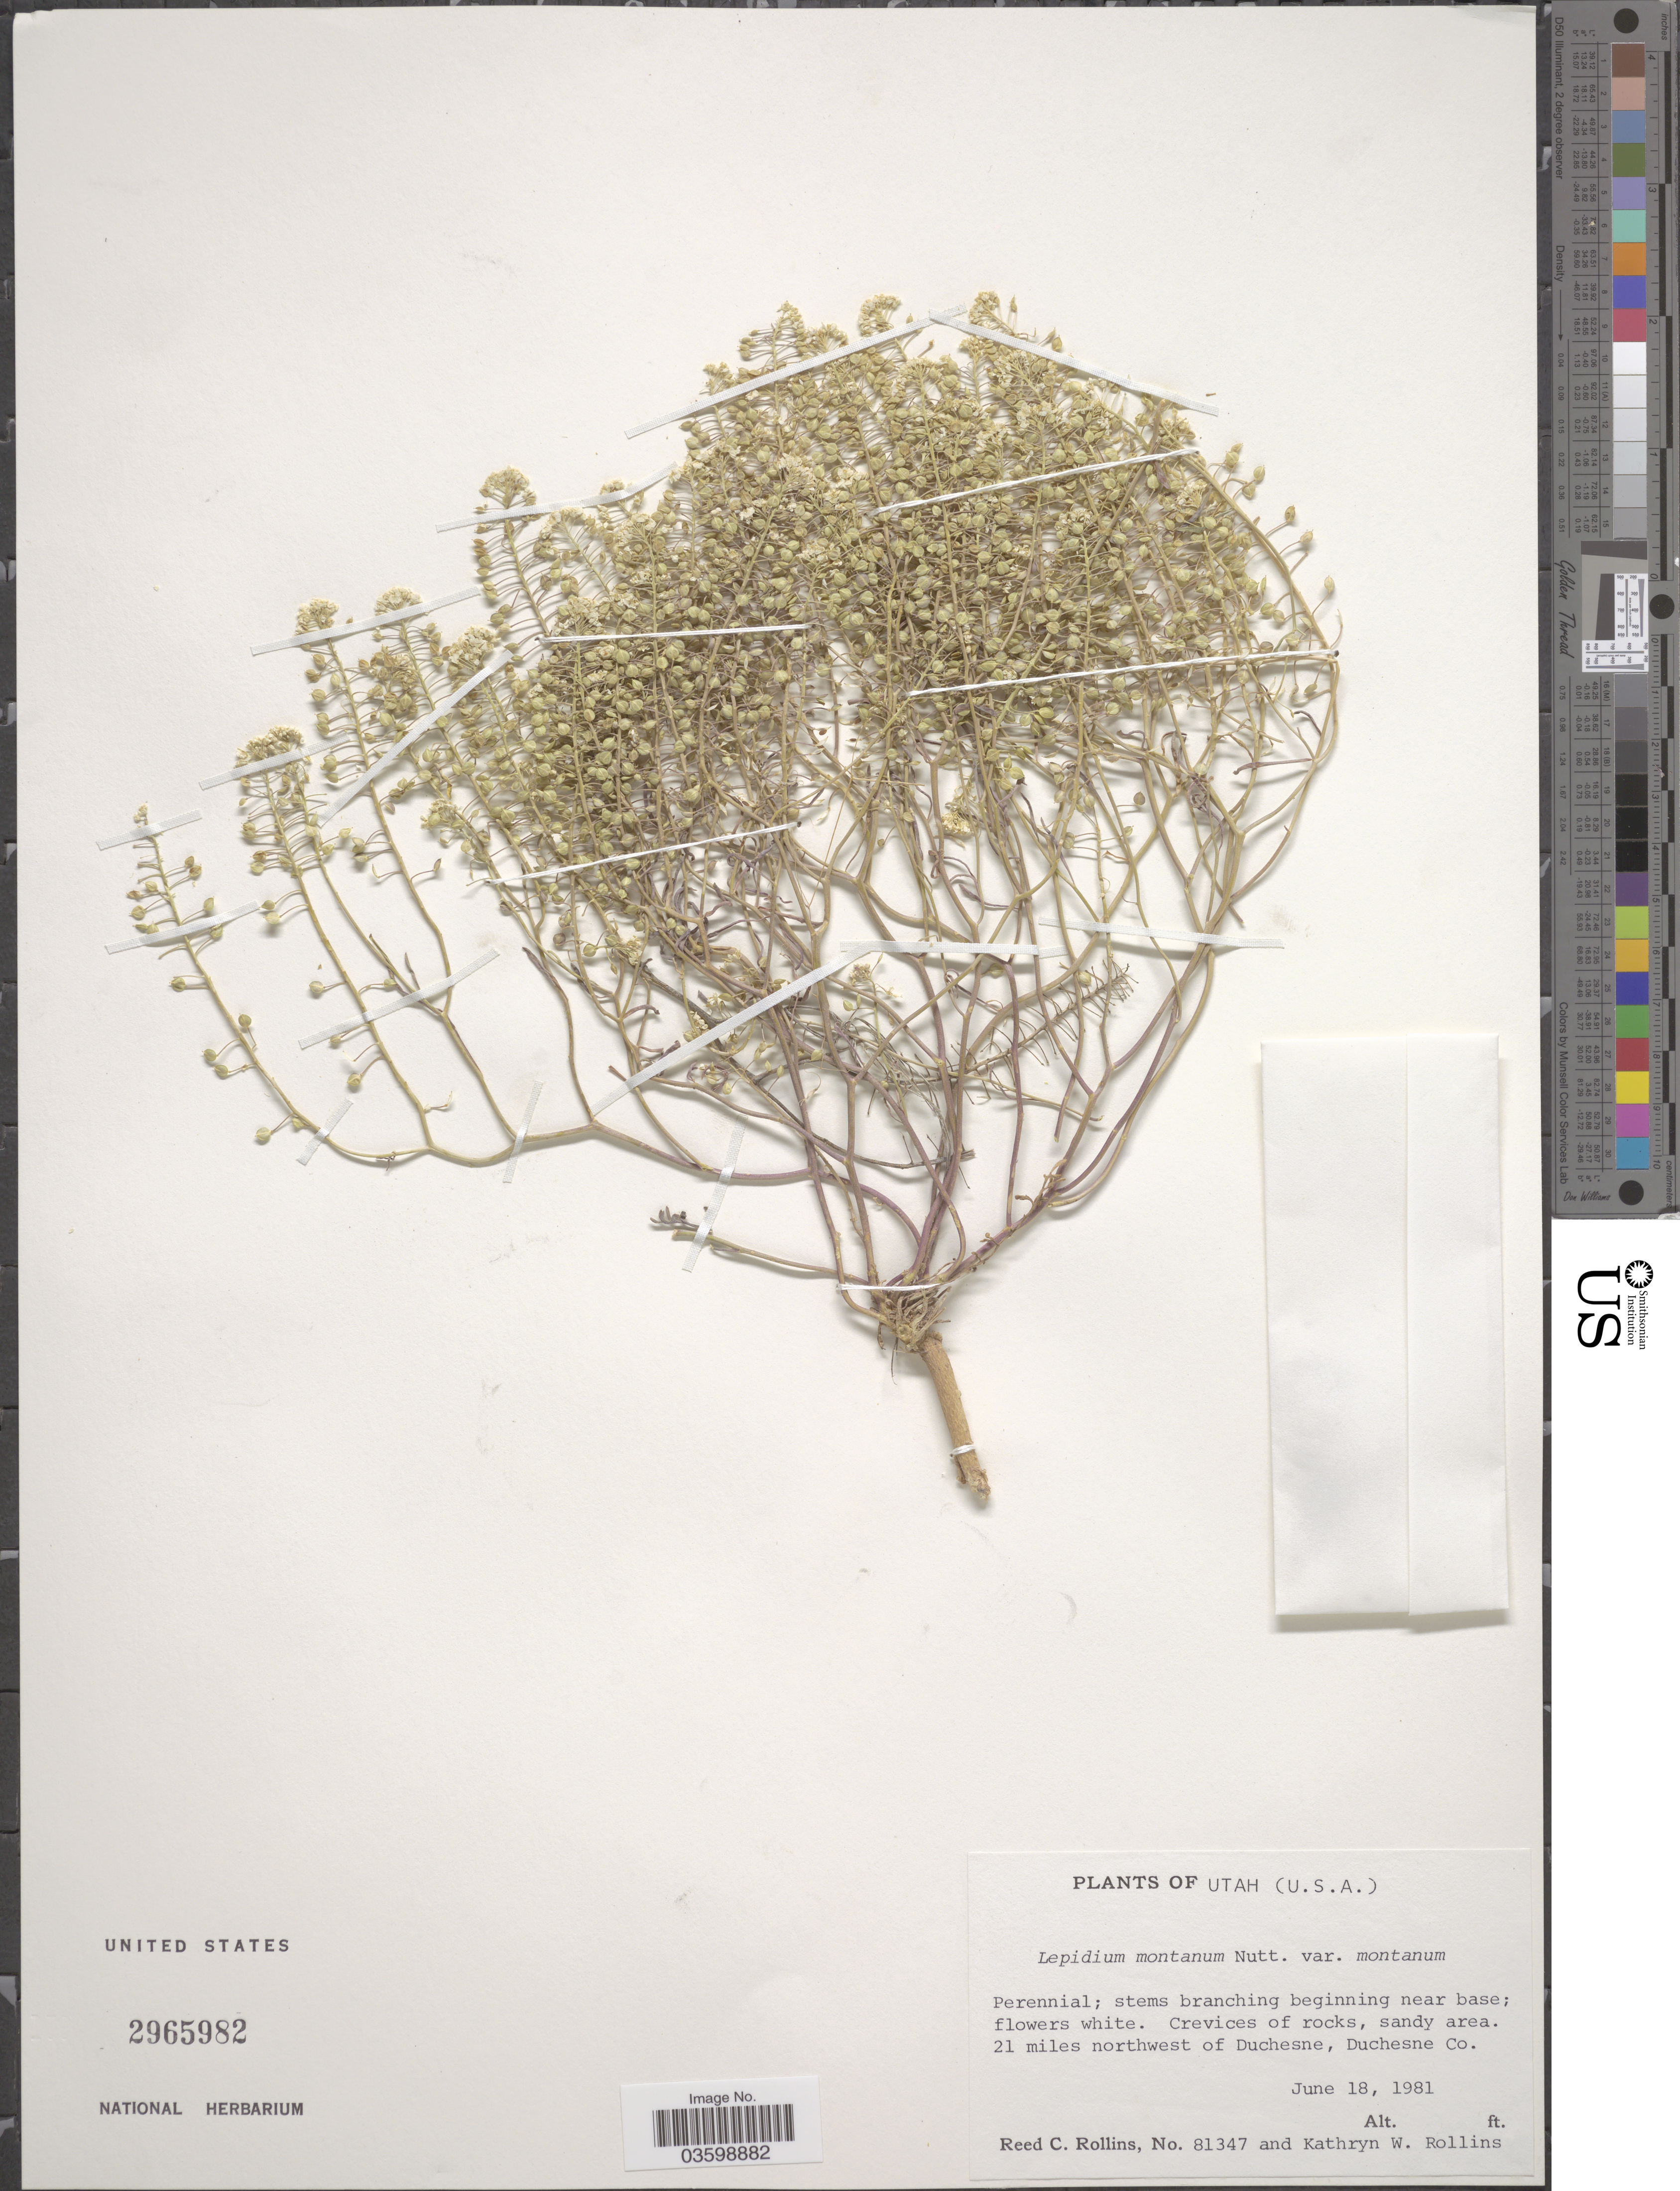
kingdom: Plantae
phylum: Tracheophyta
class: Magnoliopsida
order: Brassicales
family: Brassicaceae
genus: Lepidium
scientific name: Lepidium montanum var. montanum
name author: C.L. Hitchc.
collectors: R. C. Rollins & K. W. Rollins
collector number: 81347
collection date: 1981-06-18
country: United States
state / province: Utah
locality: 21 miles northwest of Duchesne, Duchesne Co.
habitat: crevices of rocks, sandy area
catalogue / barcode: US 2965982